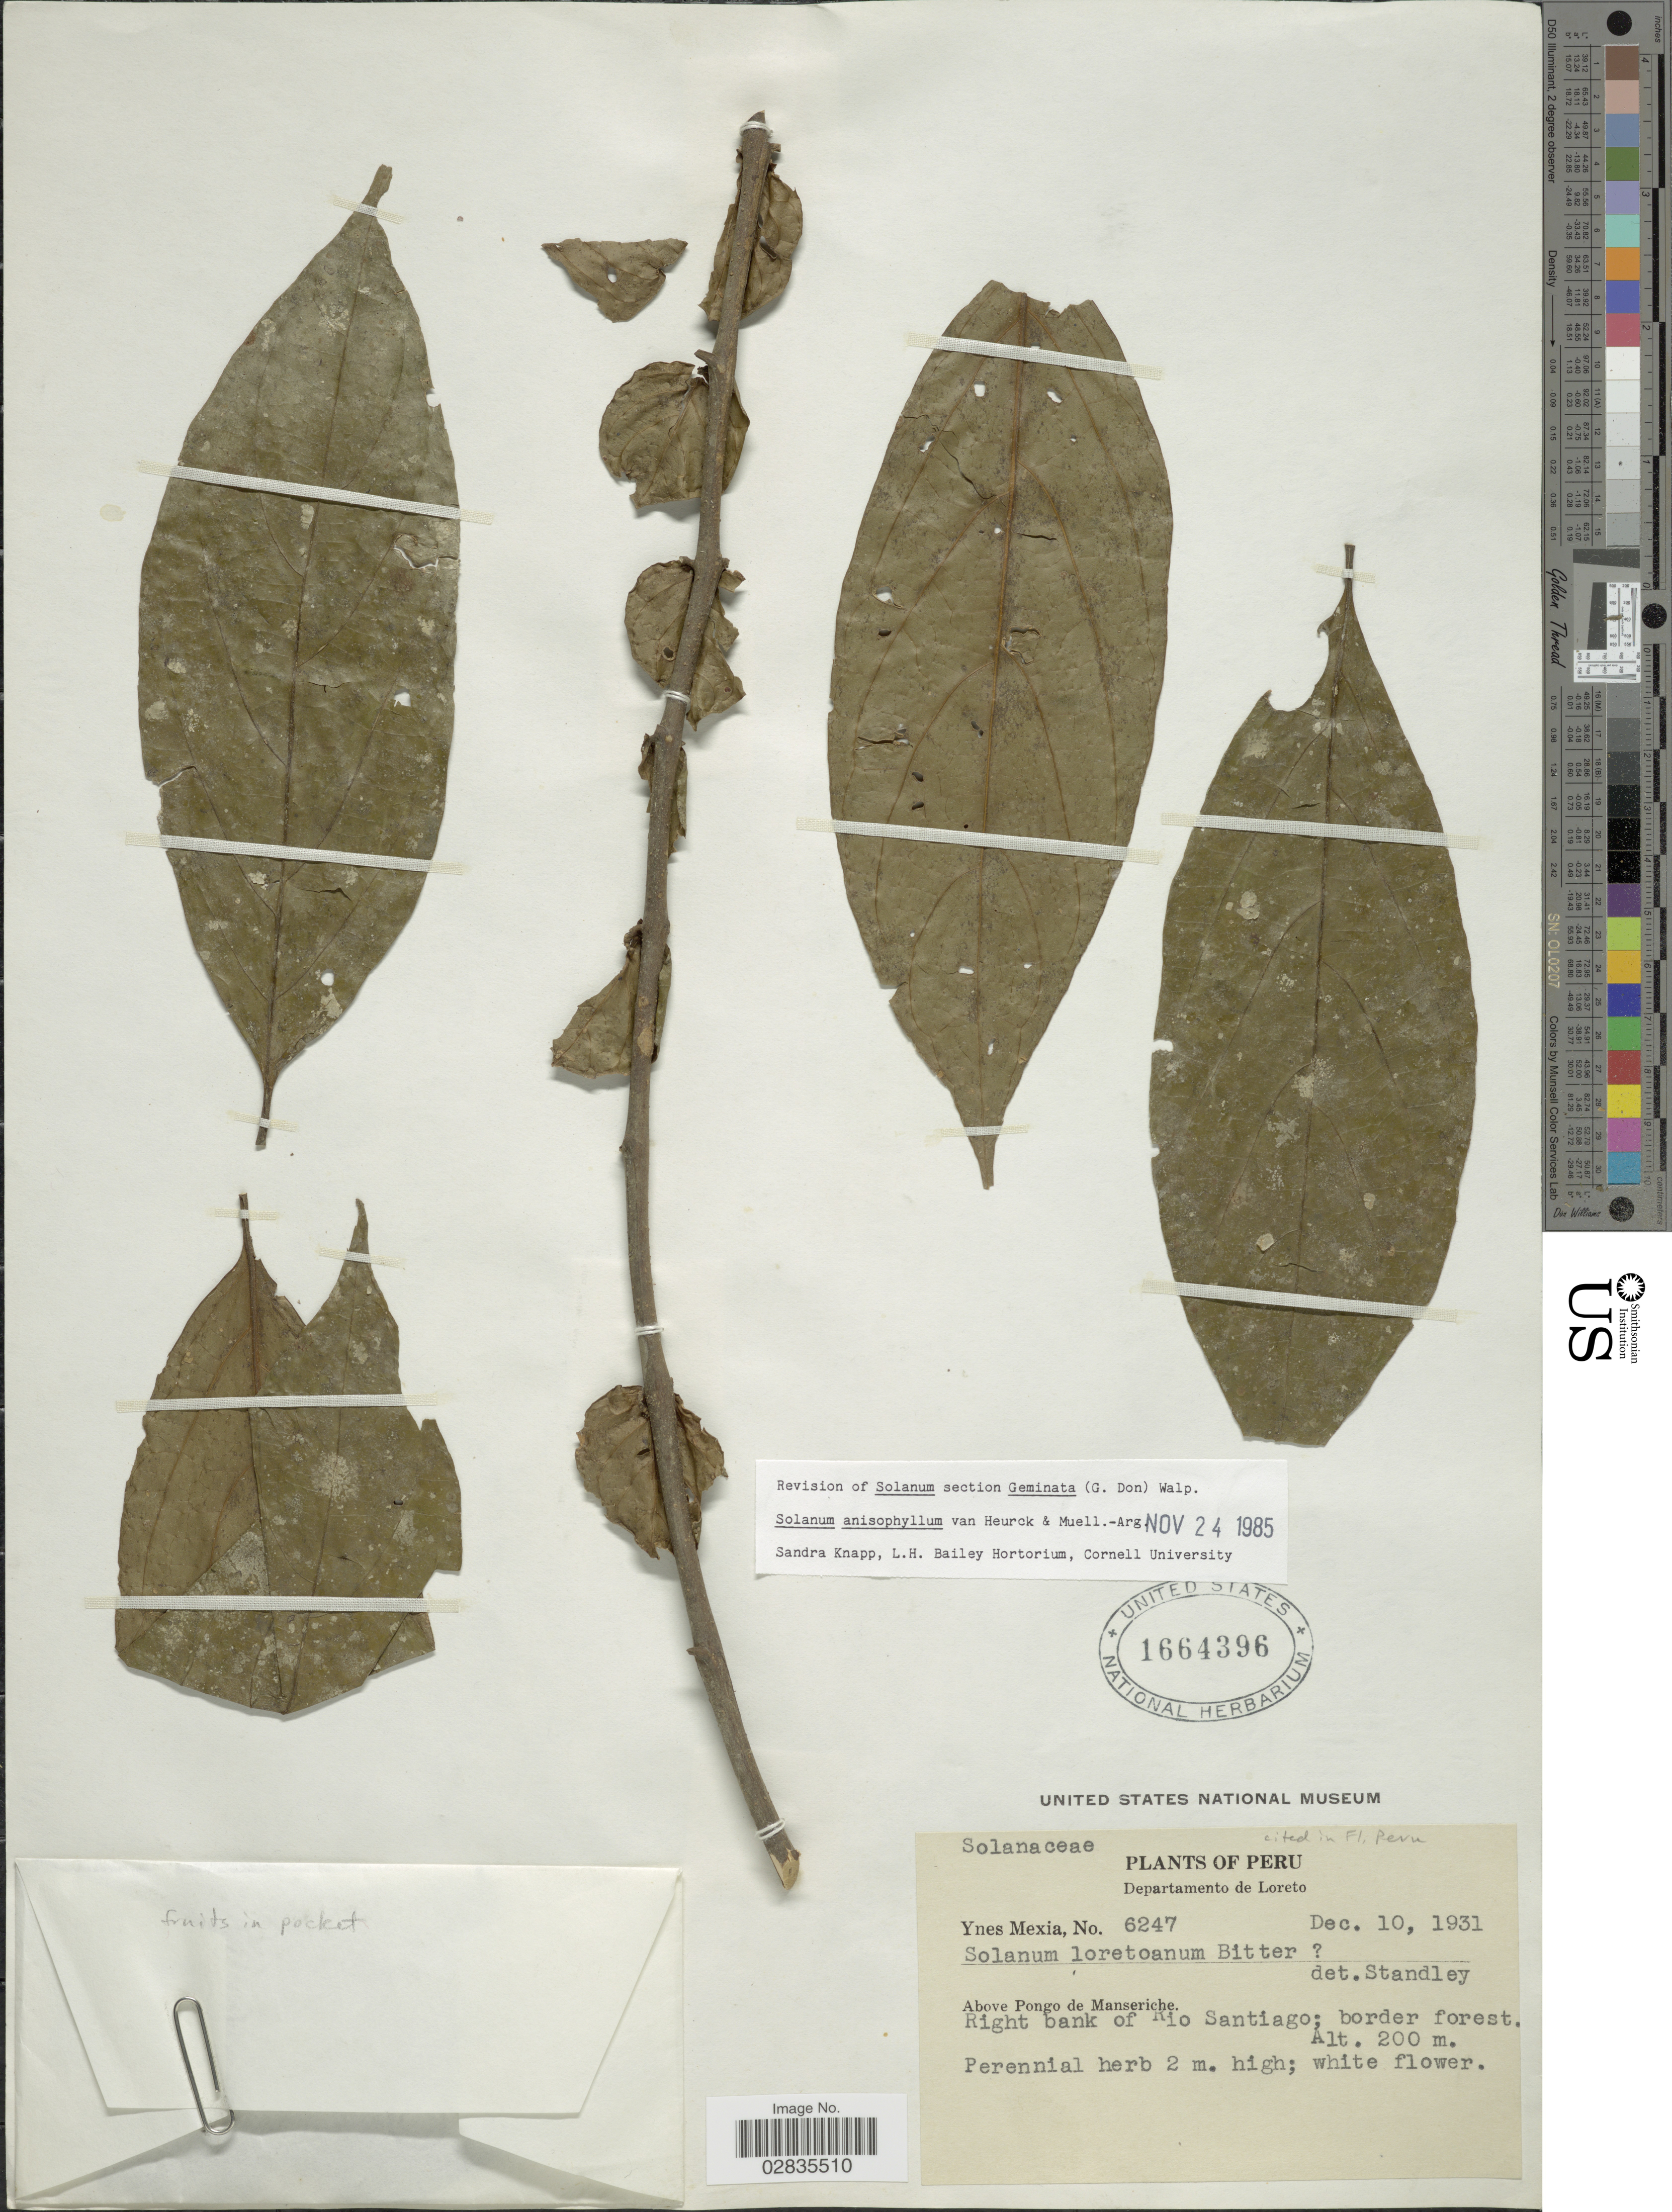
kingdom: Plantae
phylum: Tracheophyta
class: Magnoliopsida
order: Solanales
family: Solanaceae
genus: Solanum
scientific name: Solanum anisophyllum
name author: Elmer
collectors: Y. Mexia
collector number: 6247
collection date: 1931-12-10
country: Peru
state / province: Loreto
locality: Departamento de Loreto, above Pongo de Manseriche, right bank of Rio Santiago; border forest.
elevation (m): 200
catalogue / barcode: US 1664396